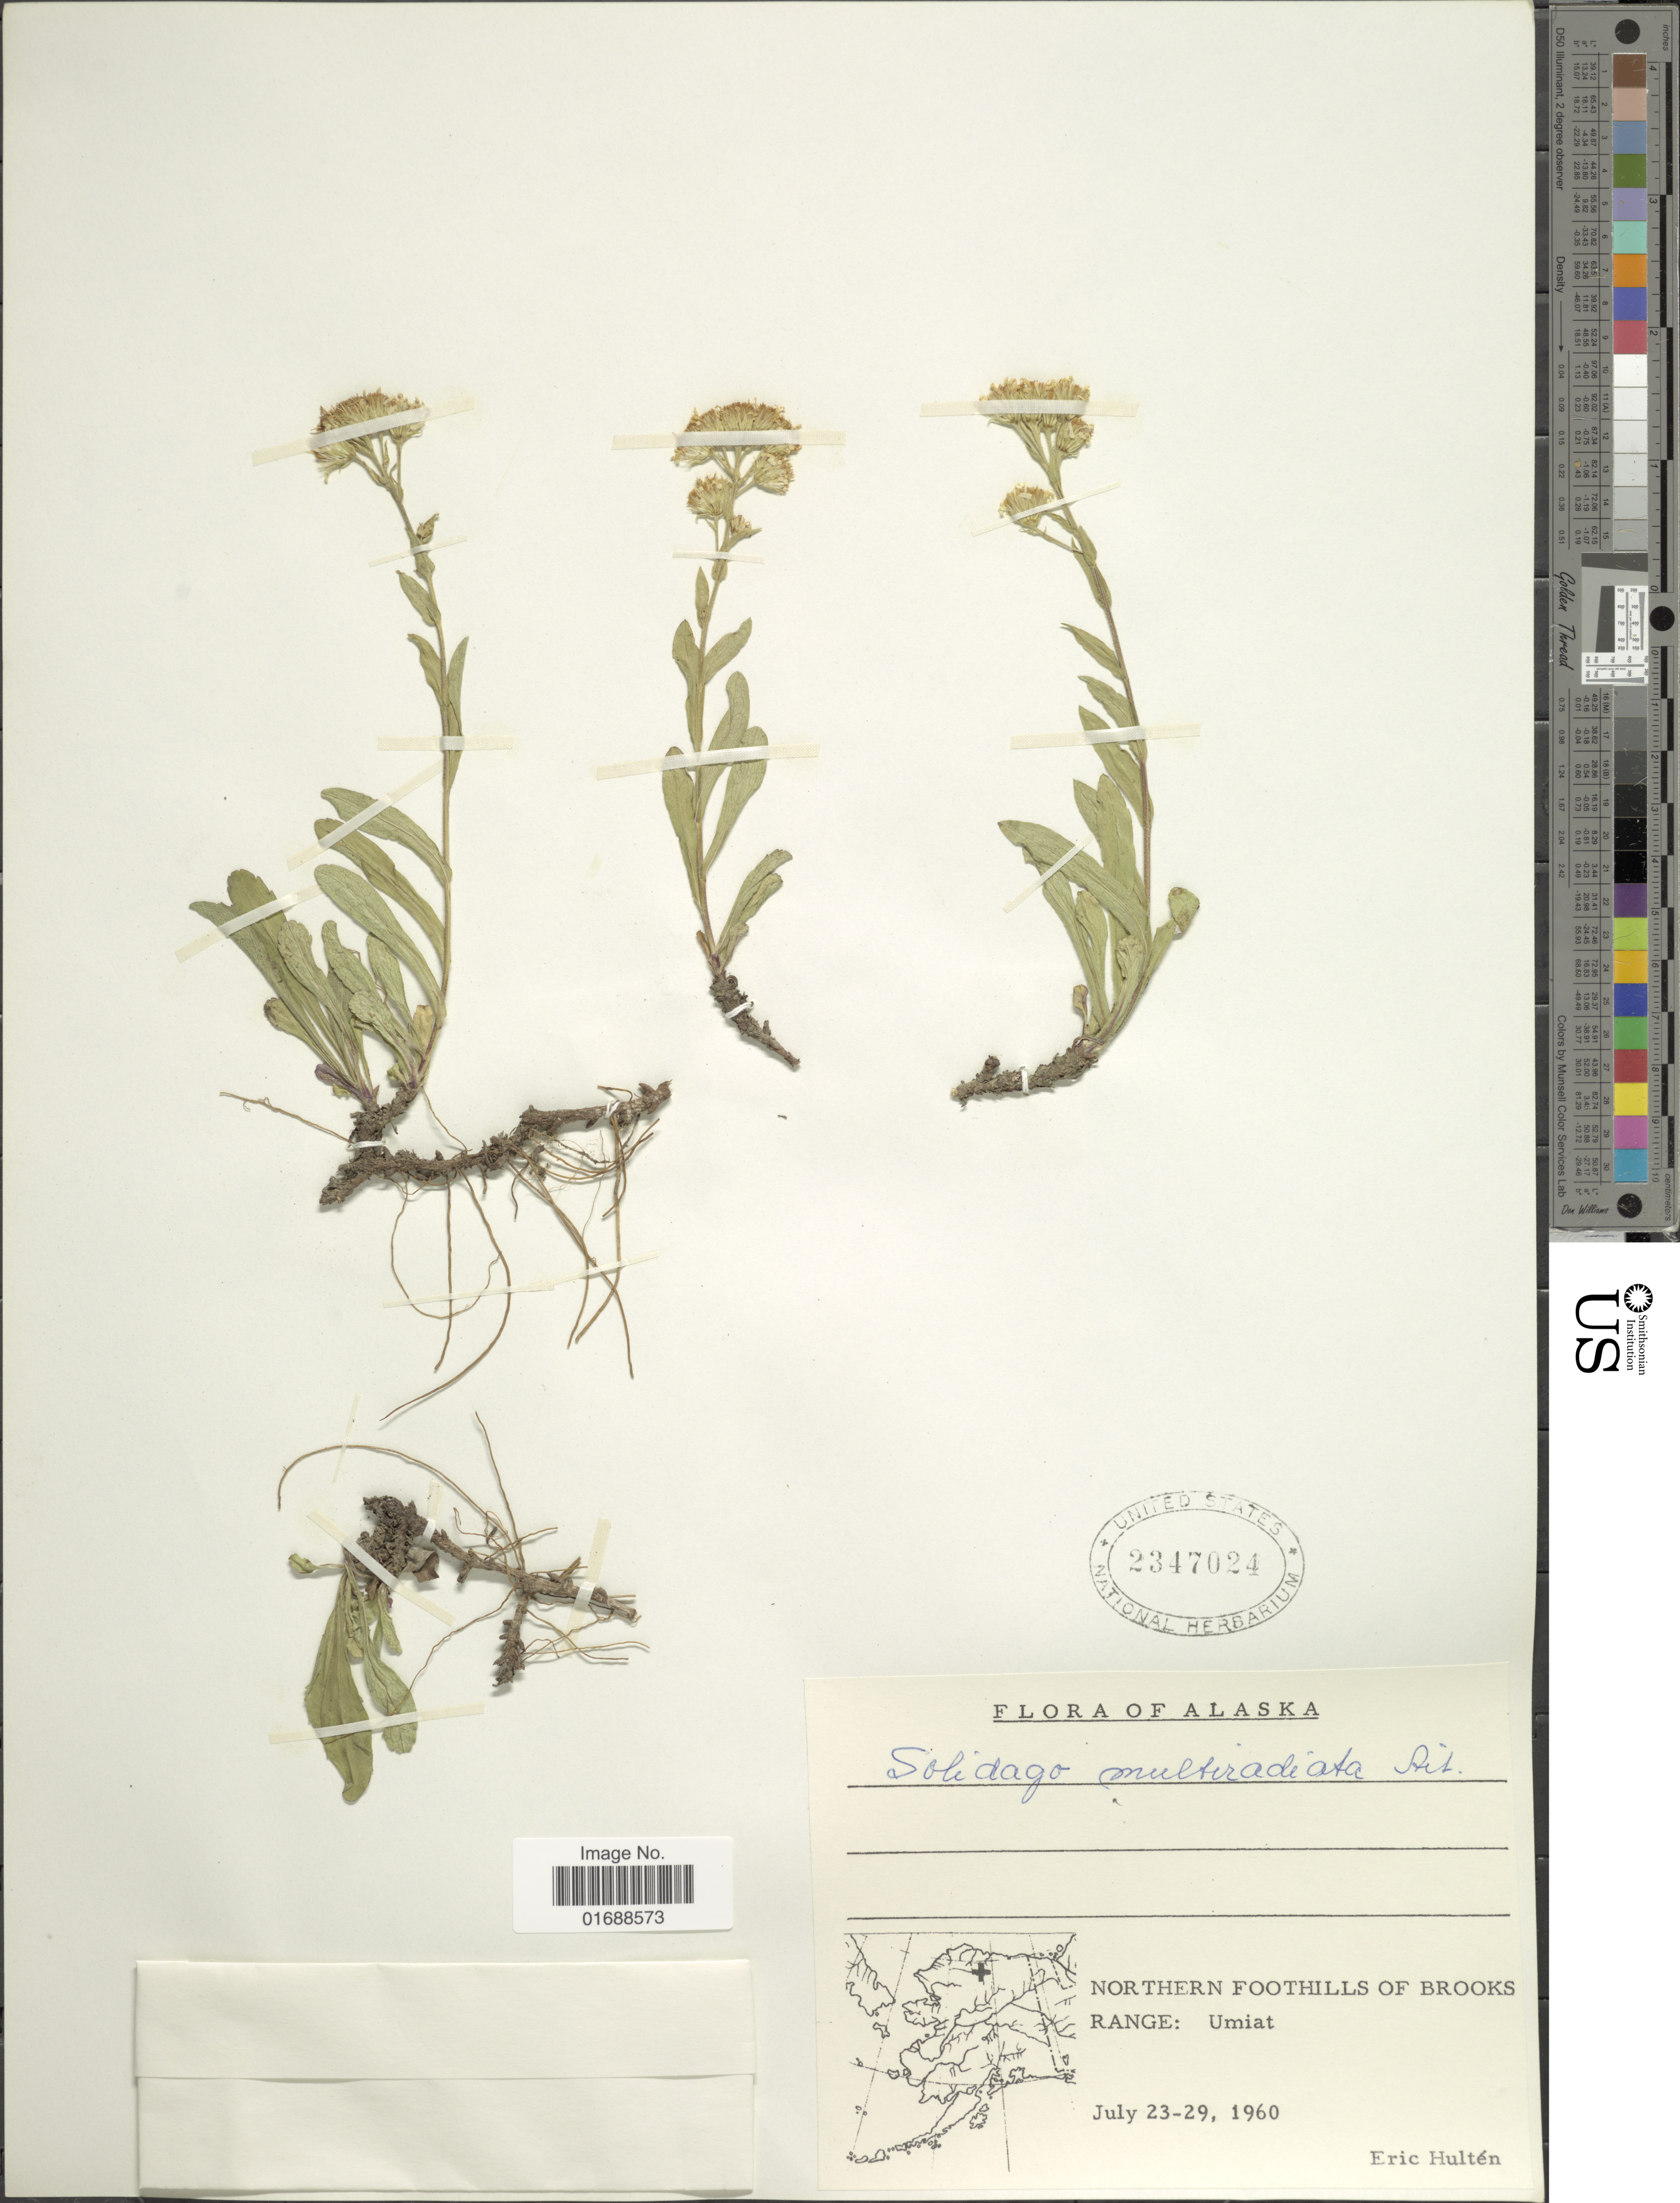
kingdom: Plantae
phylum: Tracheophyta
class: Magnoliopsida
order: Asterales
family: Asteraceae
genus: Solidago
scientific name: Solidago multiradiata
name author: Aiton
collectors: E. G. Hultén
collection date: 1960-07-23/1960-07-29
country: United States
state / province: Alaska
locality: Northern foothills of Brooks Range: Umiat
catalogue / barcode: US 2347024